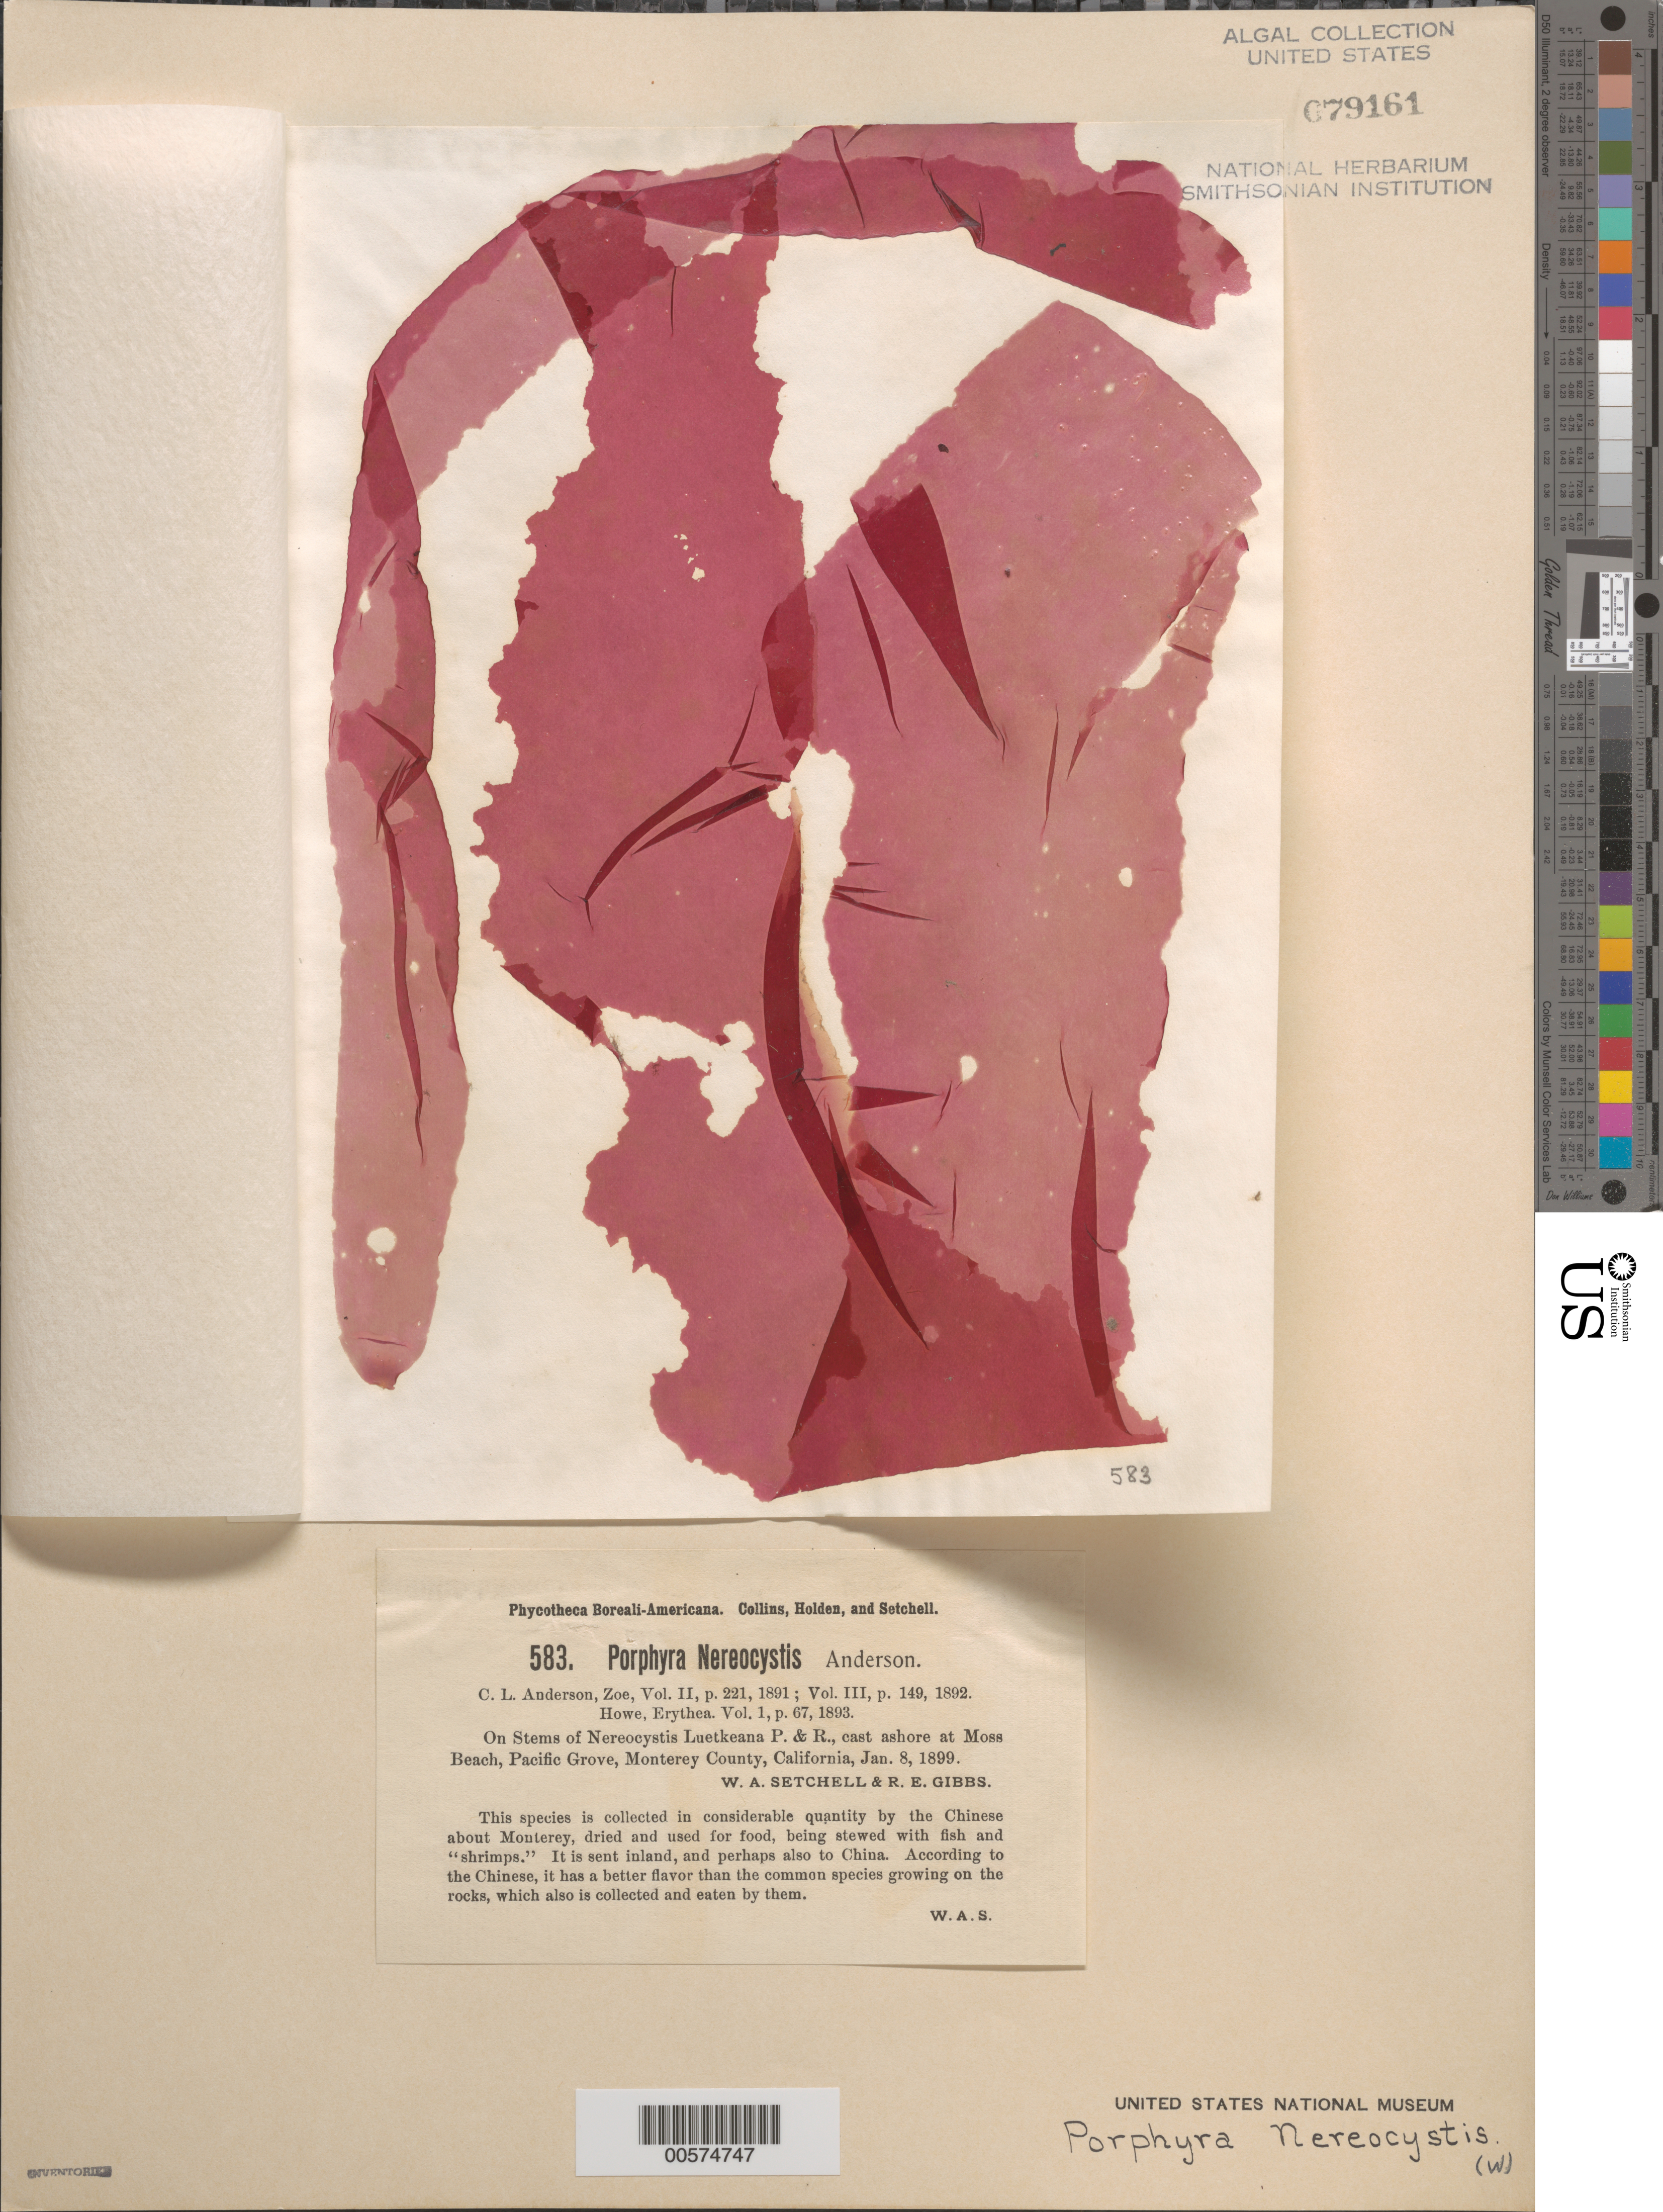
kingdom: Plantae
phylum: Rhodophyta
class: Bangiophyceae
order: Bangiales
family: Bangiaceae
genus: Pyropia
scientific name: Pyropia nereocystis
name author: (C.L. Anderson) S.C. Lindstrom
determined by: Algae name updating Project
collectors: W. Setchell & R. Gibbs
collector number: PB-A 583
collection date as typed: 08 Jan 1899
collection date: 1899-01-08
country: United States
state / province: California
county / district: Monterey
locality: Moss Beach, Pacific Grove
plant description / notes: Collins, Holden & Setchell, Phycotheca Boreali-Americana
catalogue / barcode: US 79161